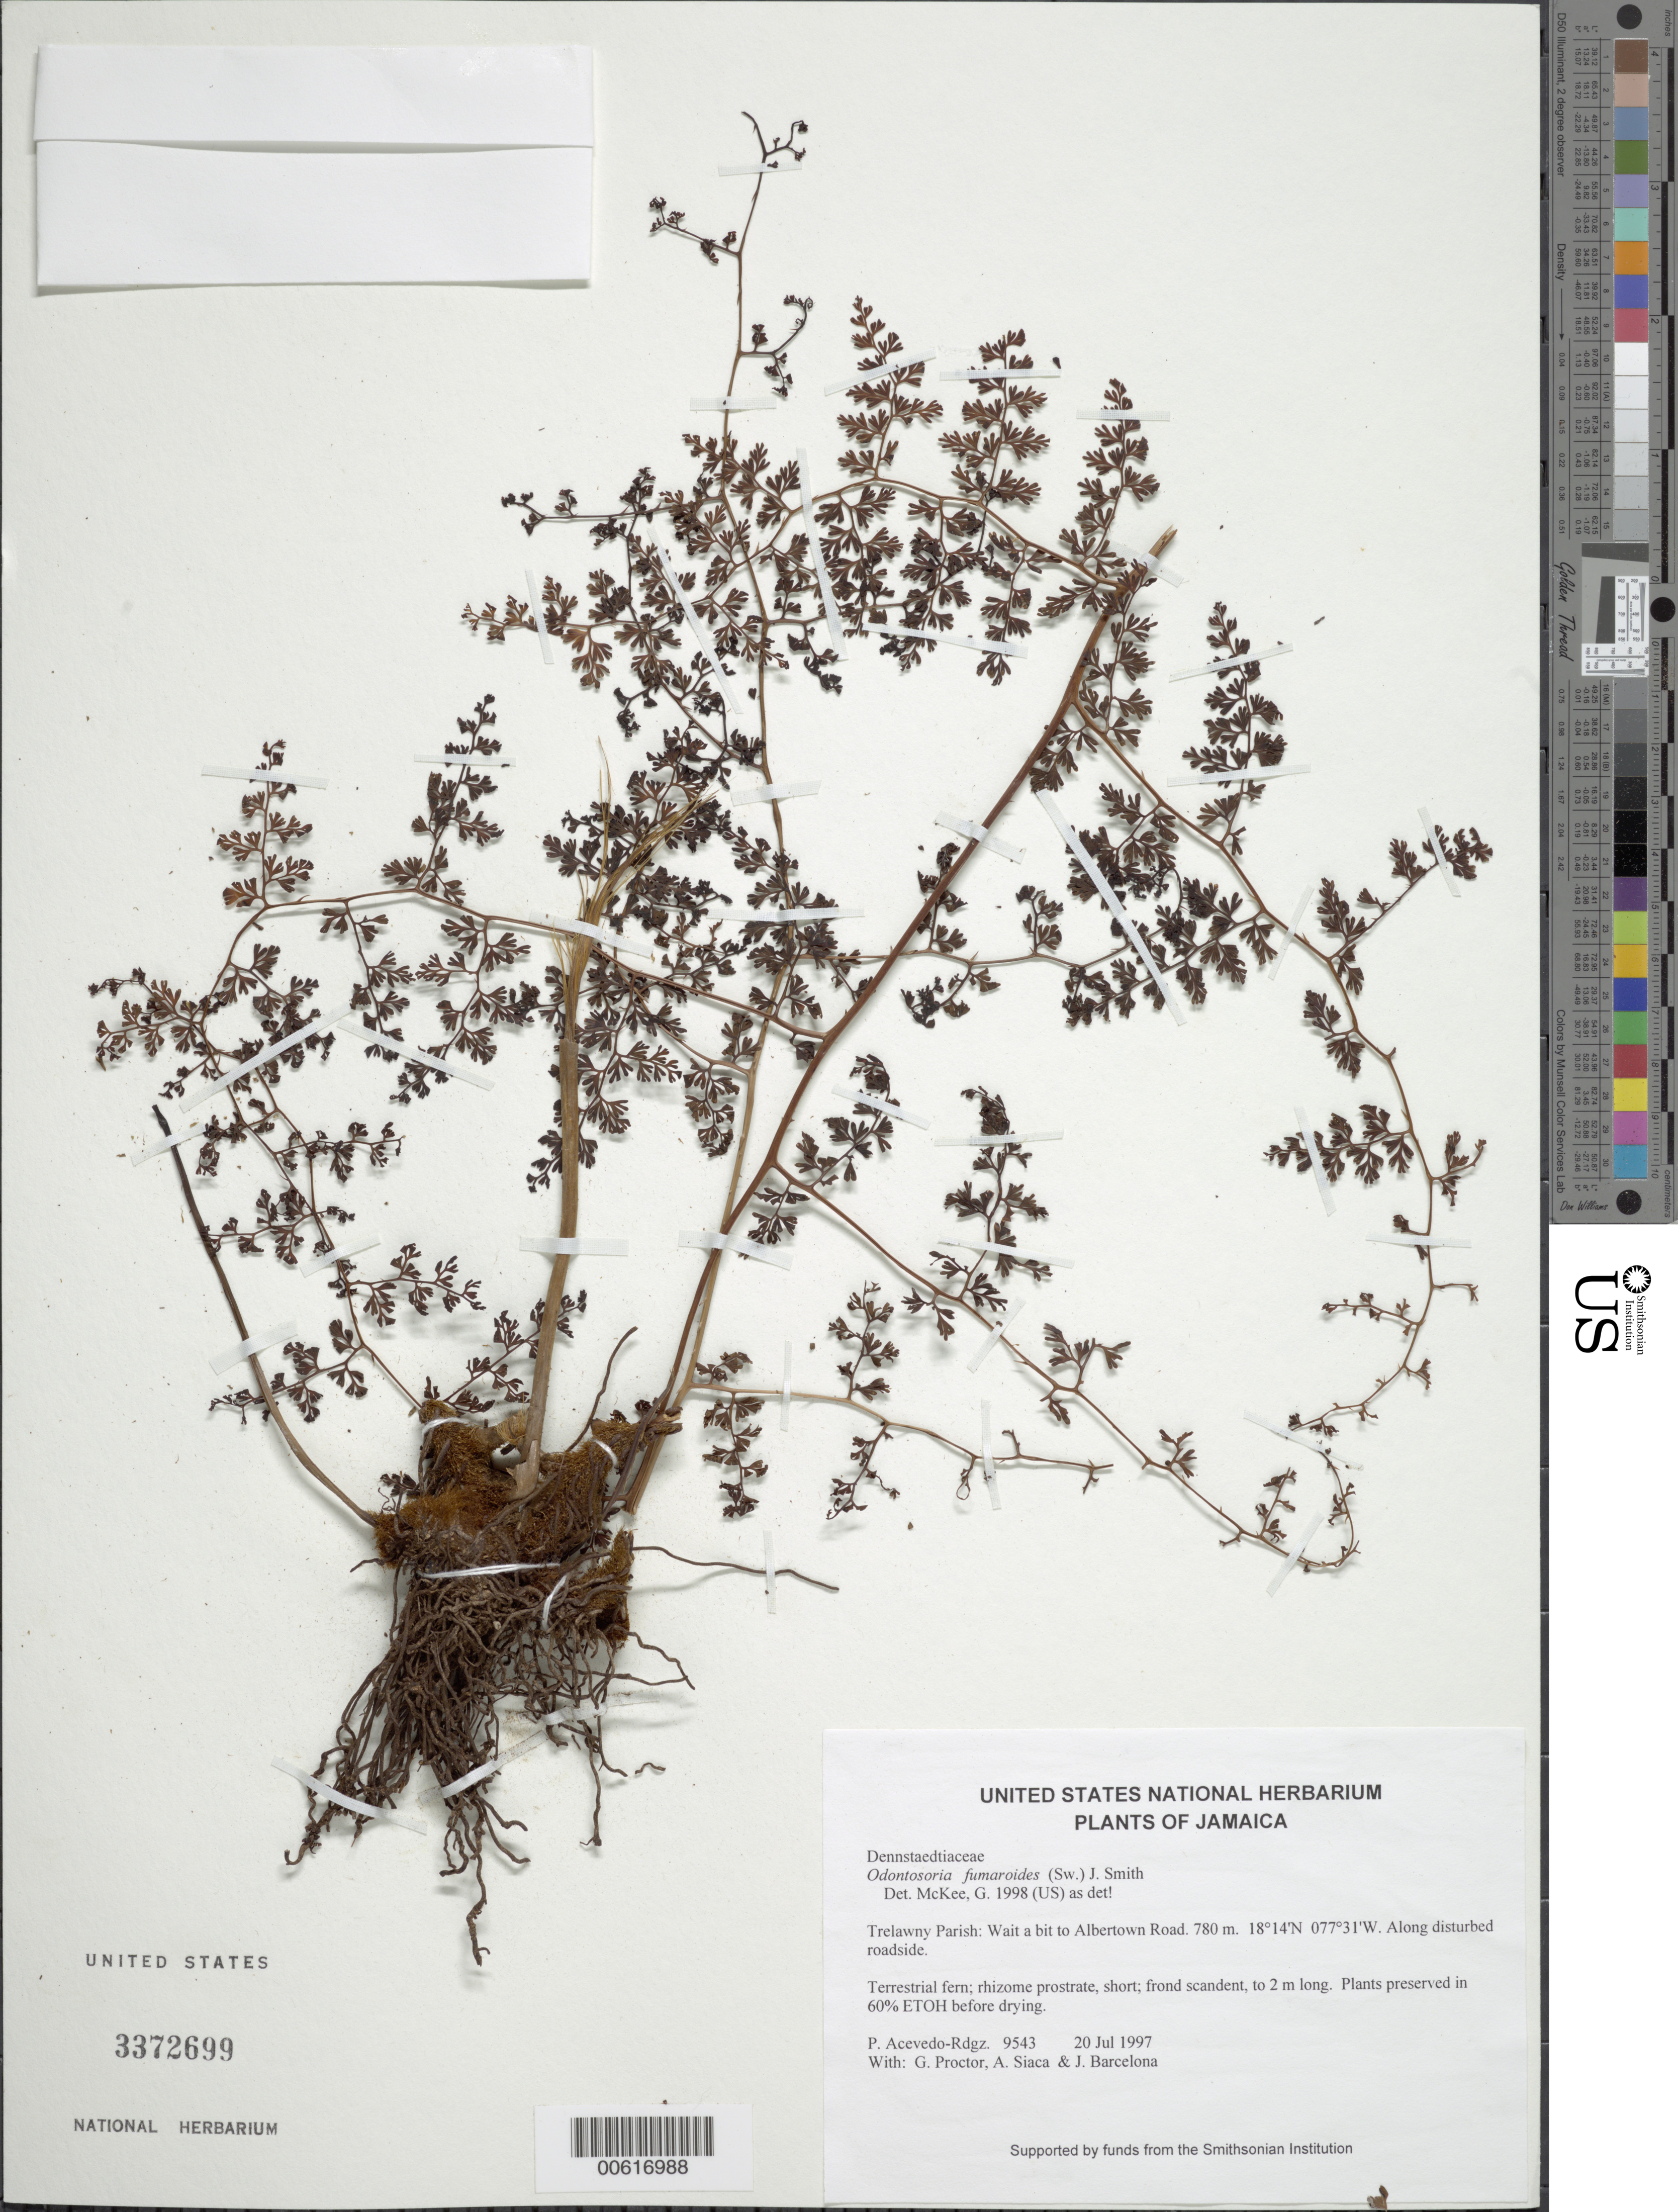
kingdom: Plantae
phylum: Tracheophyta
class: Polypodiopsida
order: Polypodiales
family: Lindsaeaceae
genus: Odontosoria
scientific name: Odontosoria fumarioides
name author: (Sw.) J. Sm.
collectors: P. Acevedo-Rodr., G. R. Proctor, A. Siaca & J. Barcelona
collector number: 9543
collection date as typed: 20 Jul 1997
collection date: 1997-07-20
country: Jamaica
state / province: Trelawny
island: Jamaica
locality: Trelawny Parish: Wait a bit to Albertown Road.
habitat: Along disturbed roadside.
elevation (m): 780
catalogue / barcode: US 3372699